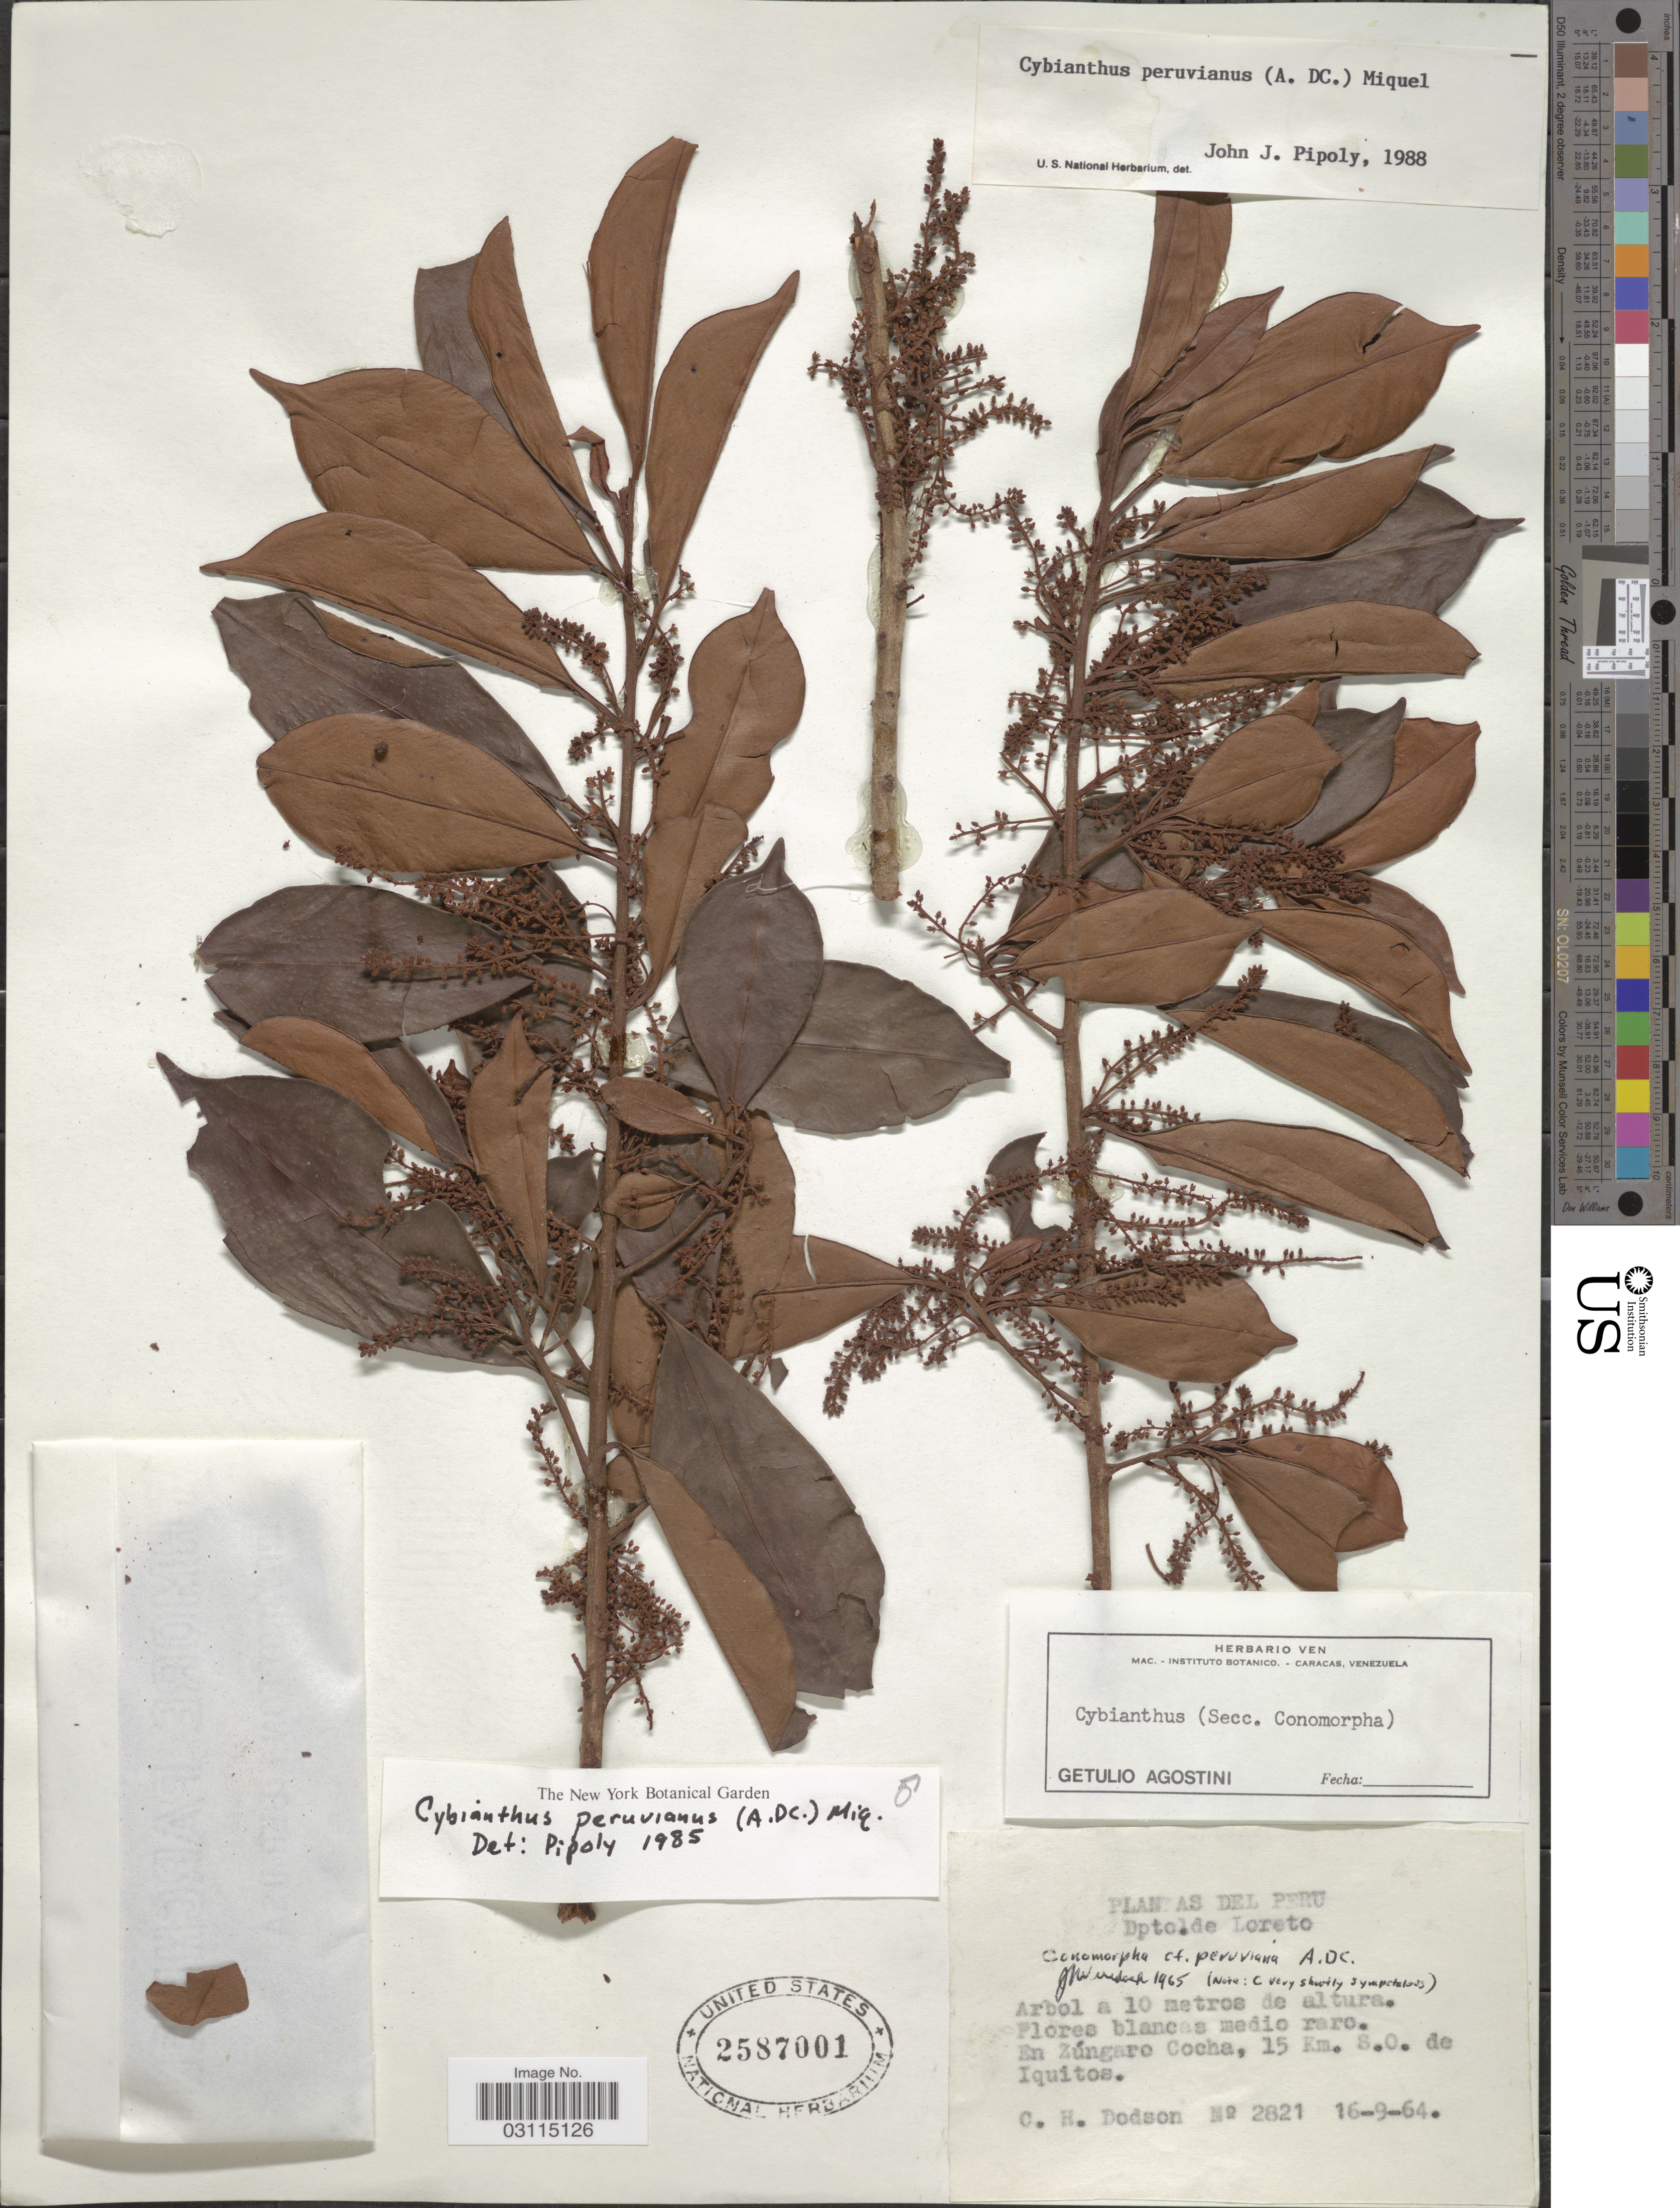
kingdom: Plantae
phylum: Tracheophyta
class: Magnoliopsida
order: Ericales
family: Primulaceae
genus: Cybianthus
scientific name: Cybianthus peruvianus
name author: (A. DC.) Miq.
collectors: C. H. Dodson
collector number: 2821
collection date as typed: Transcribed d/m/y: 16/9/64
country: Peru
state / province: Loreto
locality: Dpto. de Loreto, En Zúngaro Cocha, 15 Km. S.O. de Iquitos.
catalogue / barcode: US 2587001